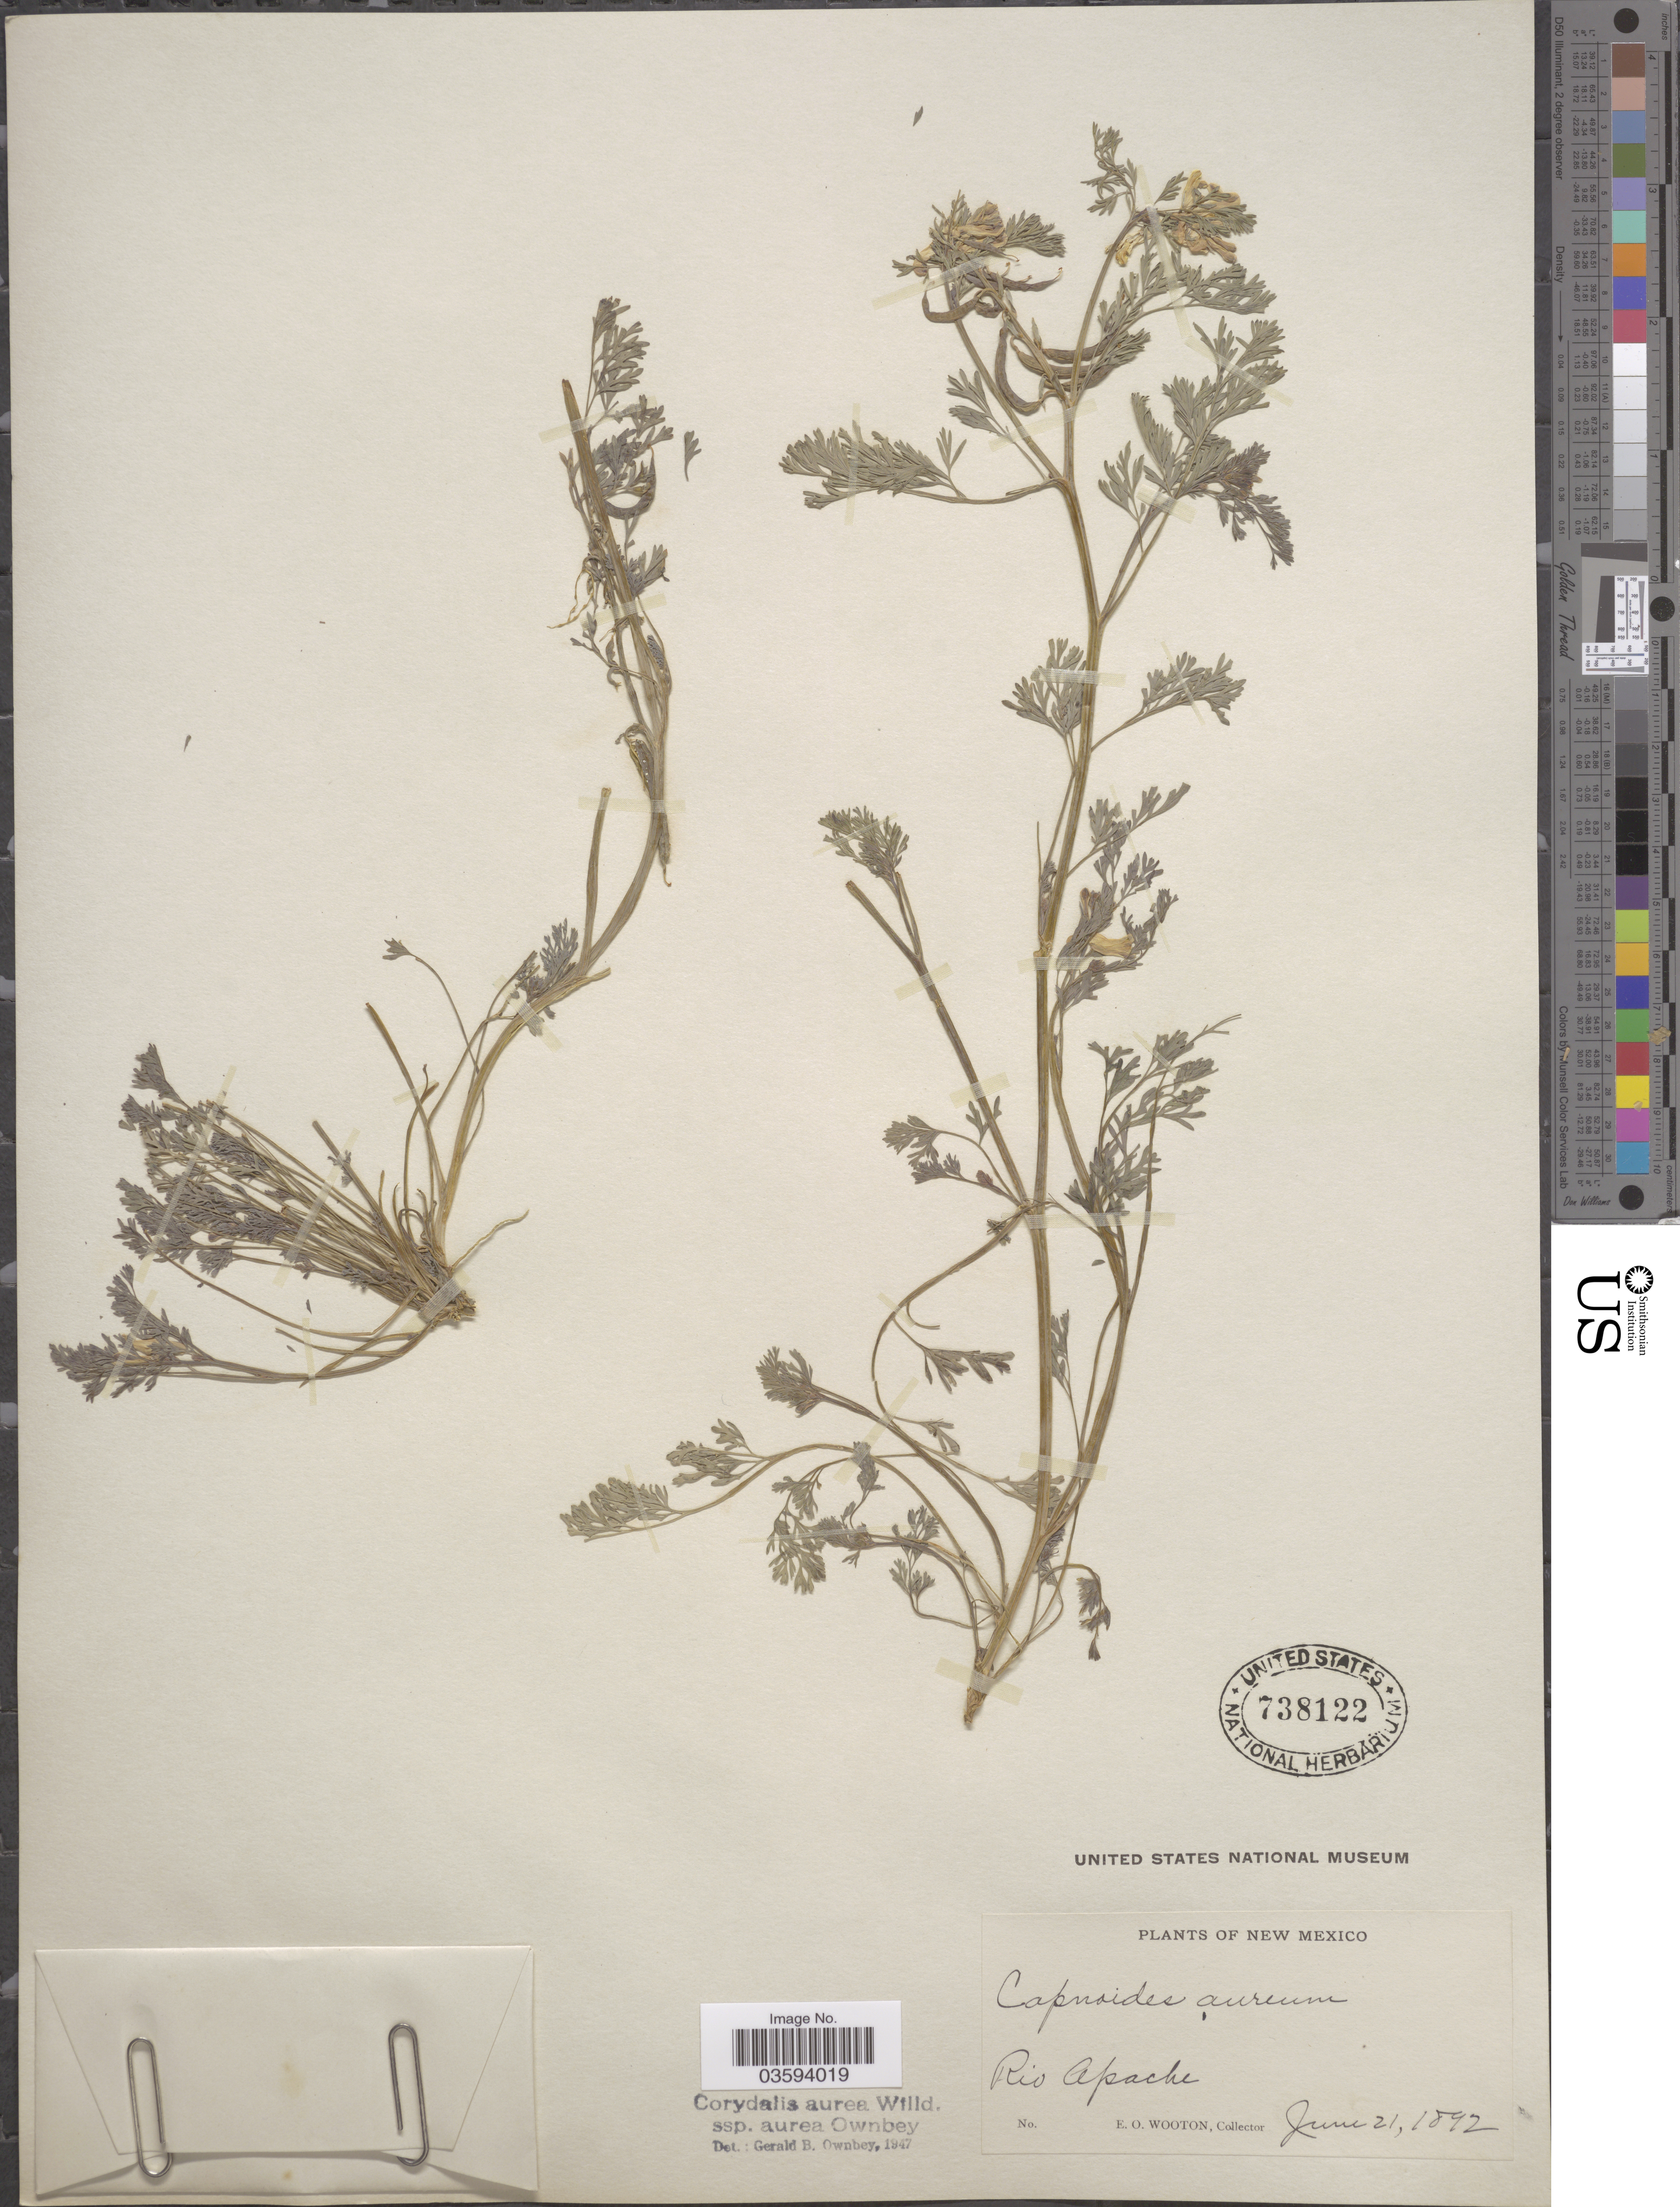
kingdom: Plantae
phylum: Tracheophyta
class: Magnoliopsida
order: Ranunculales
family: Papaveraceae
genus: Corydalis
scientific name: Corydalis aurea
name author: Willd.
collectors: E. O. Wooton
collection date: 1892-06-21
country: United States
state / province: New Mexico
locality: Rio Apache.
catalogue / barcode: US 738122